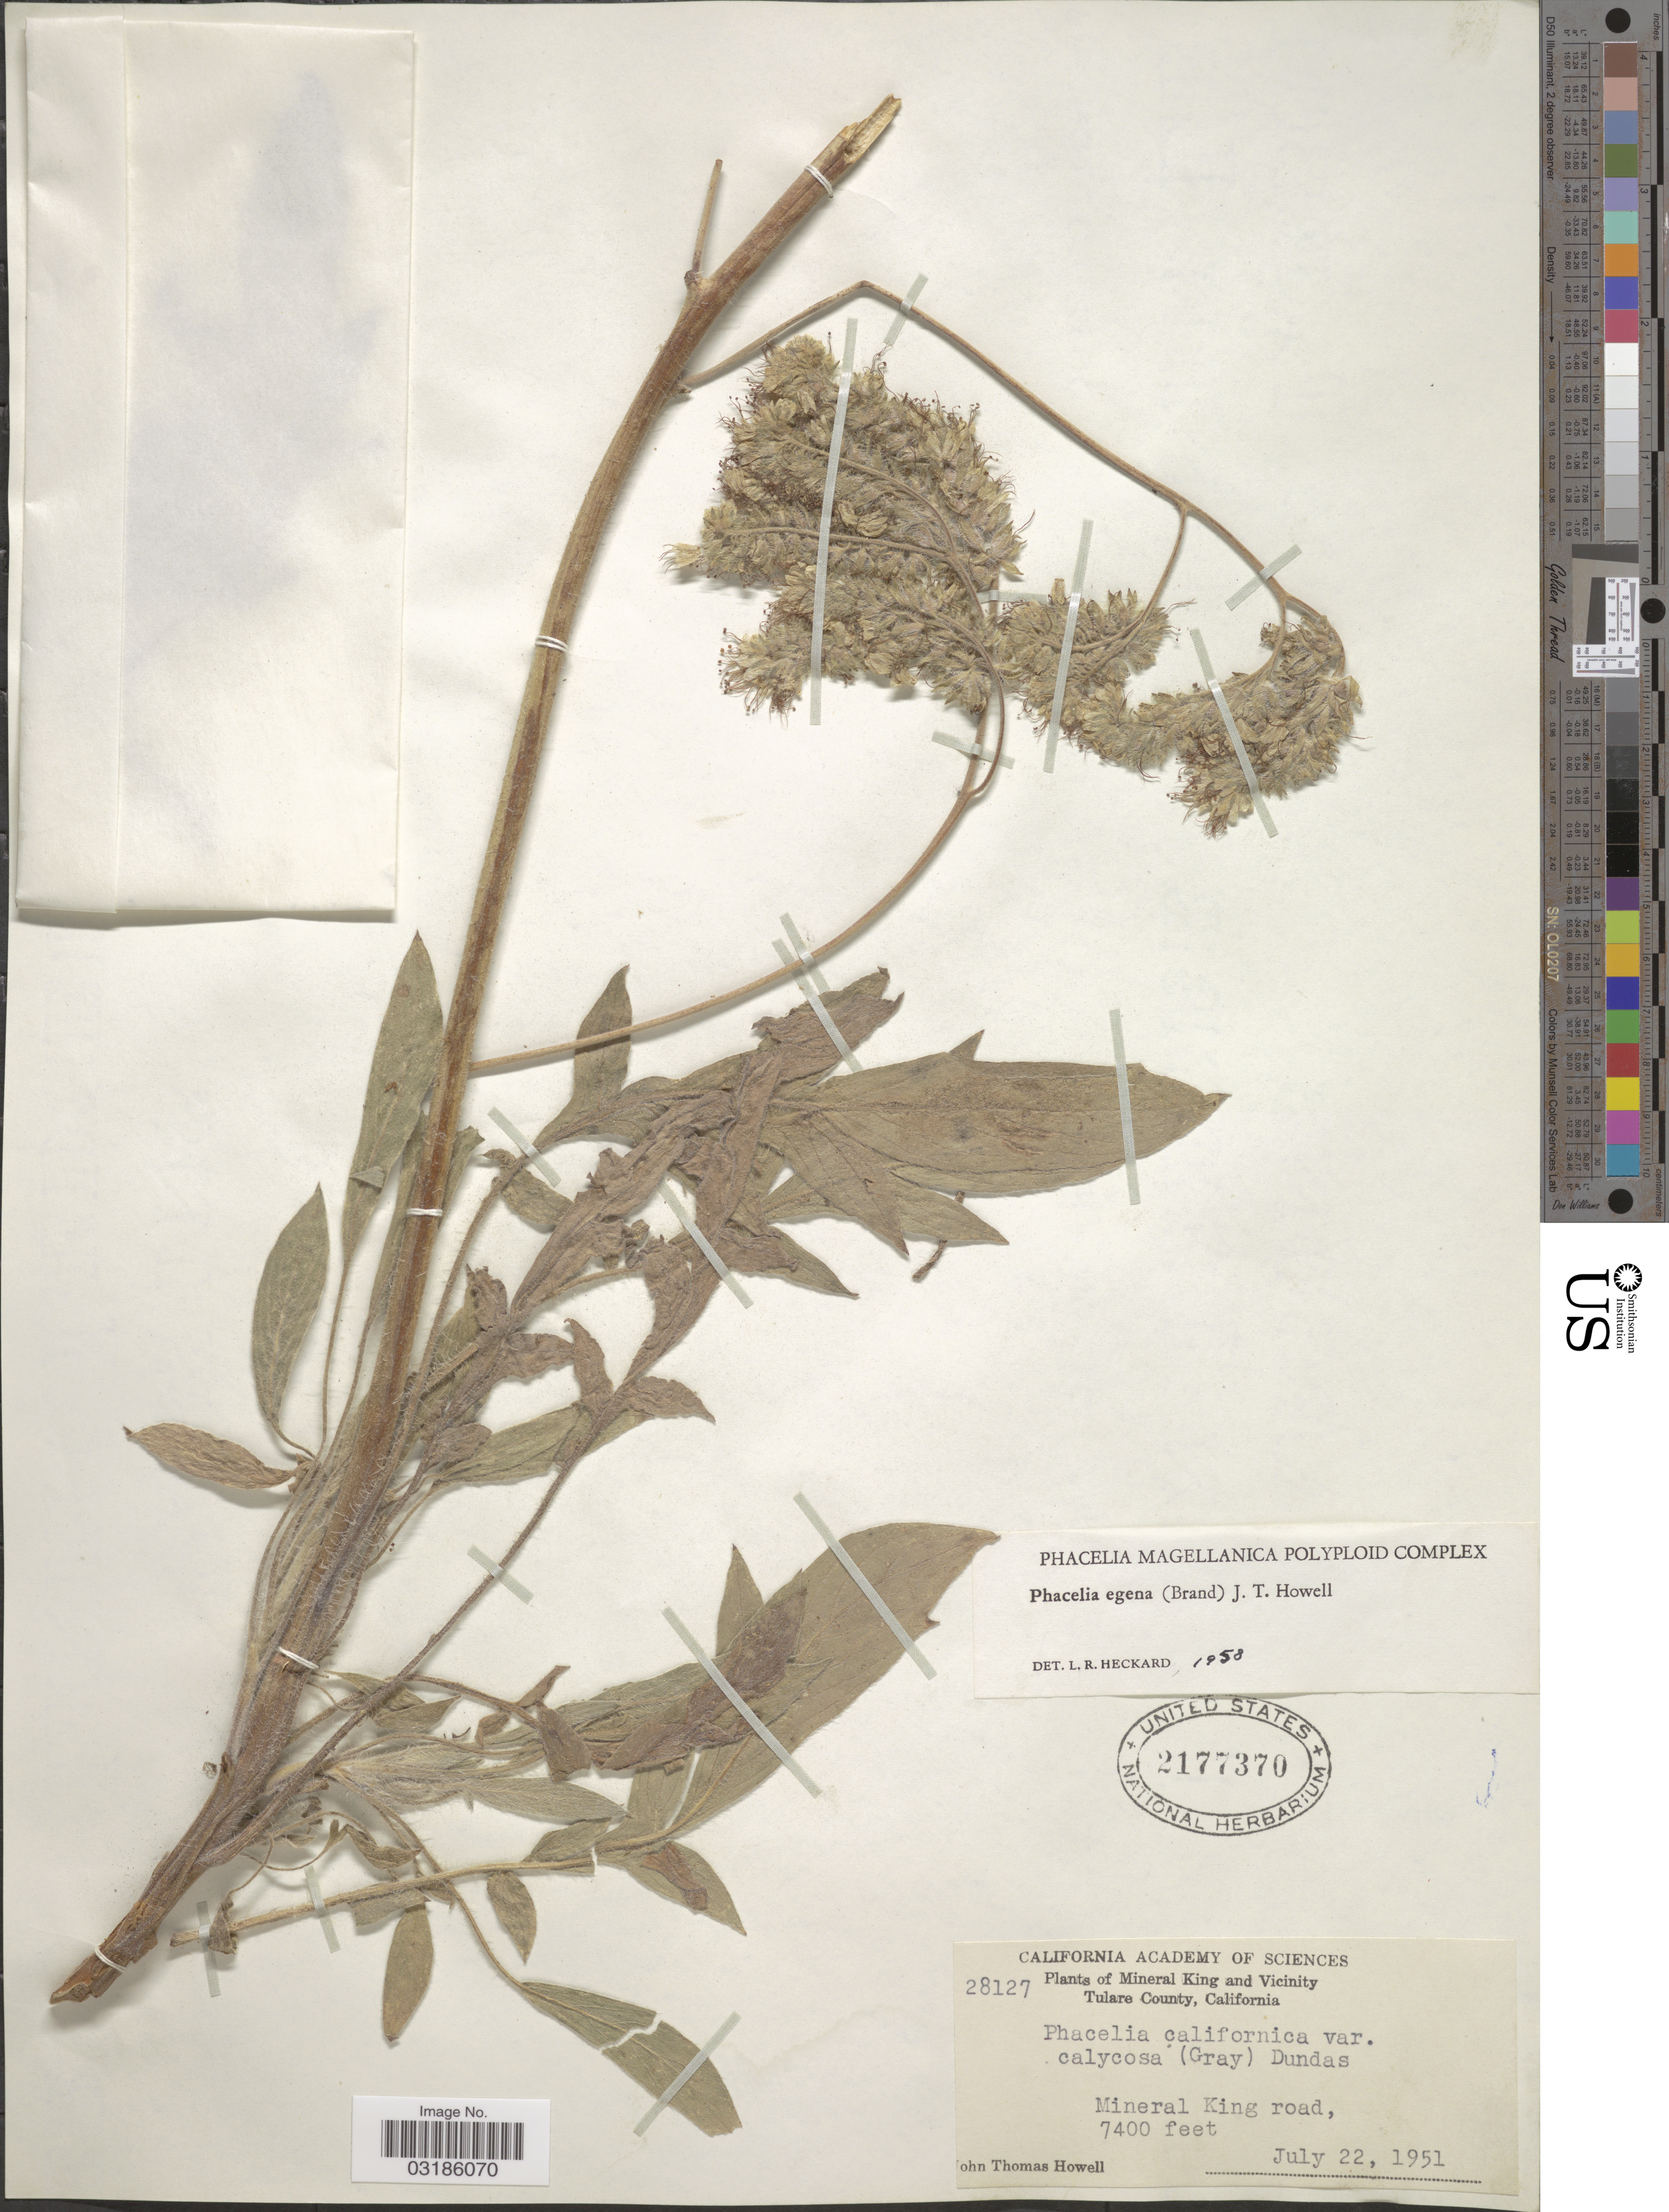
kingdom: Plantae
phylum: Tracheophyta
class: Magnoliopsida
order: Boraginales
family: Hydrophyllaceae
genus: Phacelia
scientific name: Phacelia egena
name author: (Brand) Howell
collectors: J. T. Howell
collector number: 28127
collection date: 1951-07-22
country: United States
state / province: California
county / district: Tulare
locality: Mineral King and Vicinity Tulare County. Mineral King road.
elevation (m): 2256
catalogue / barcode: US 2177370